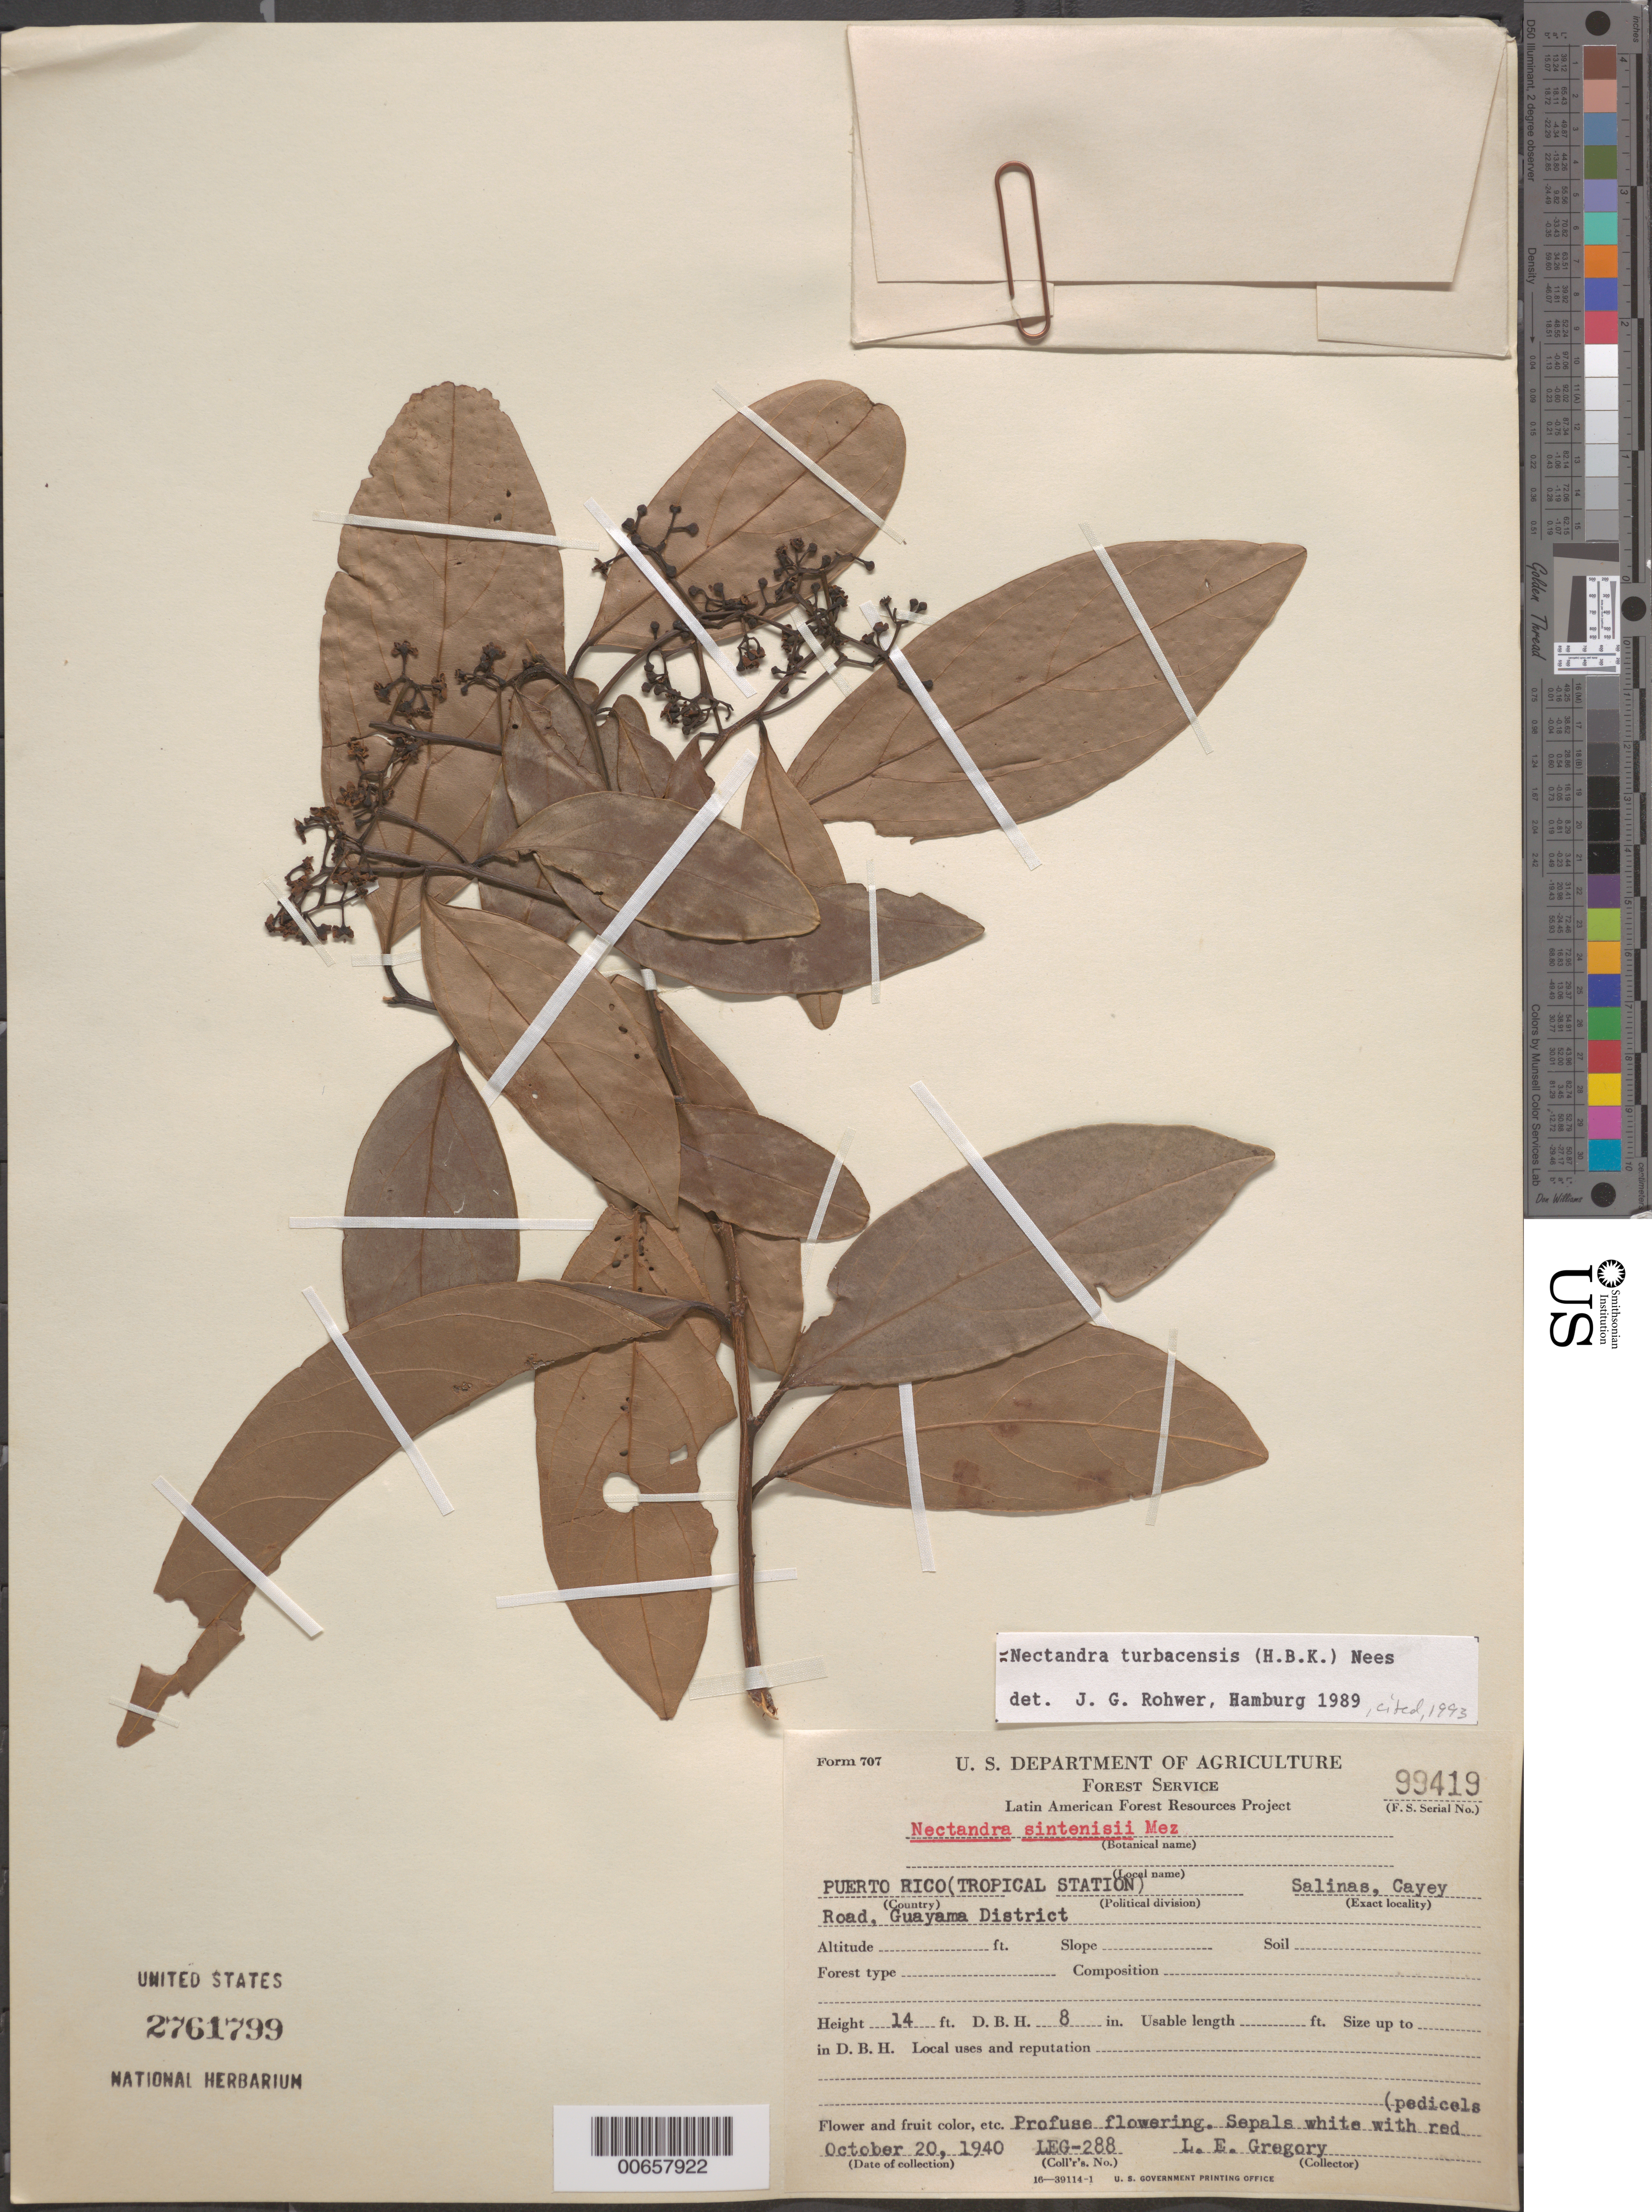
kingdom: Plantae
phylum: Tracheophyta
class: Magnoliopsida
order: Laurales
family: Lauraceae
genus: Nectandra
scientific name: Nectandra turbacensis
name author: (Kunth) Nees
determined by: Rohwer, J. G.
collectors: L. E. Gregory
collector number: LEG-288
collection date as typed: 20 Oct 1940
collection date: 1940-10-20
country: Puerto Rico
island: Greater Antilles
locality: Salinas, Cayey; Rd, Guayama District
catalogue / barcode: US 2761799